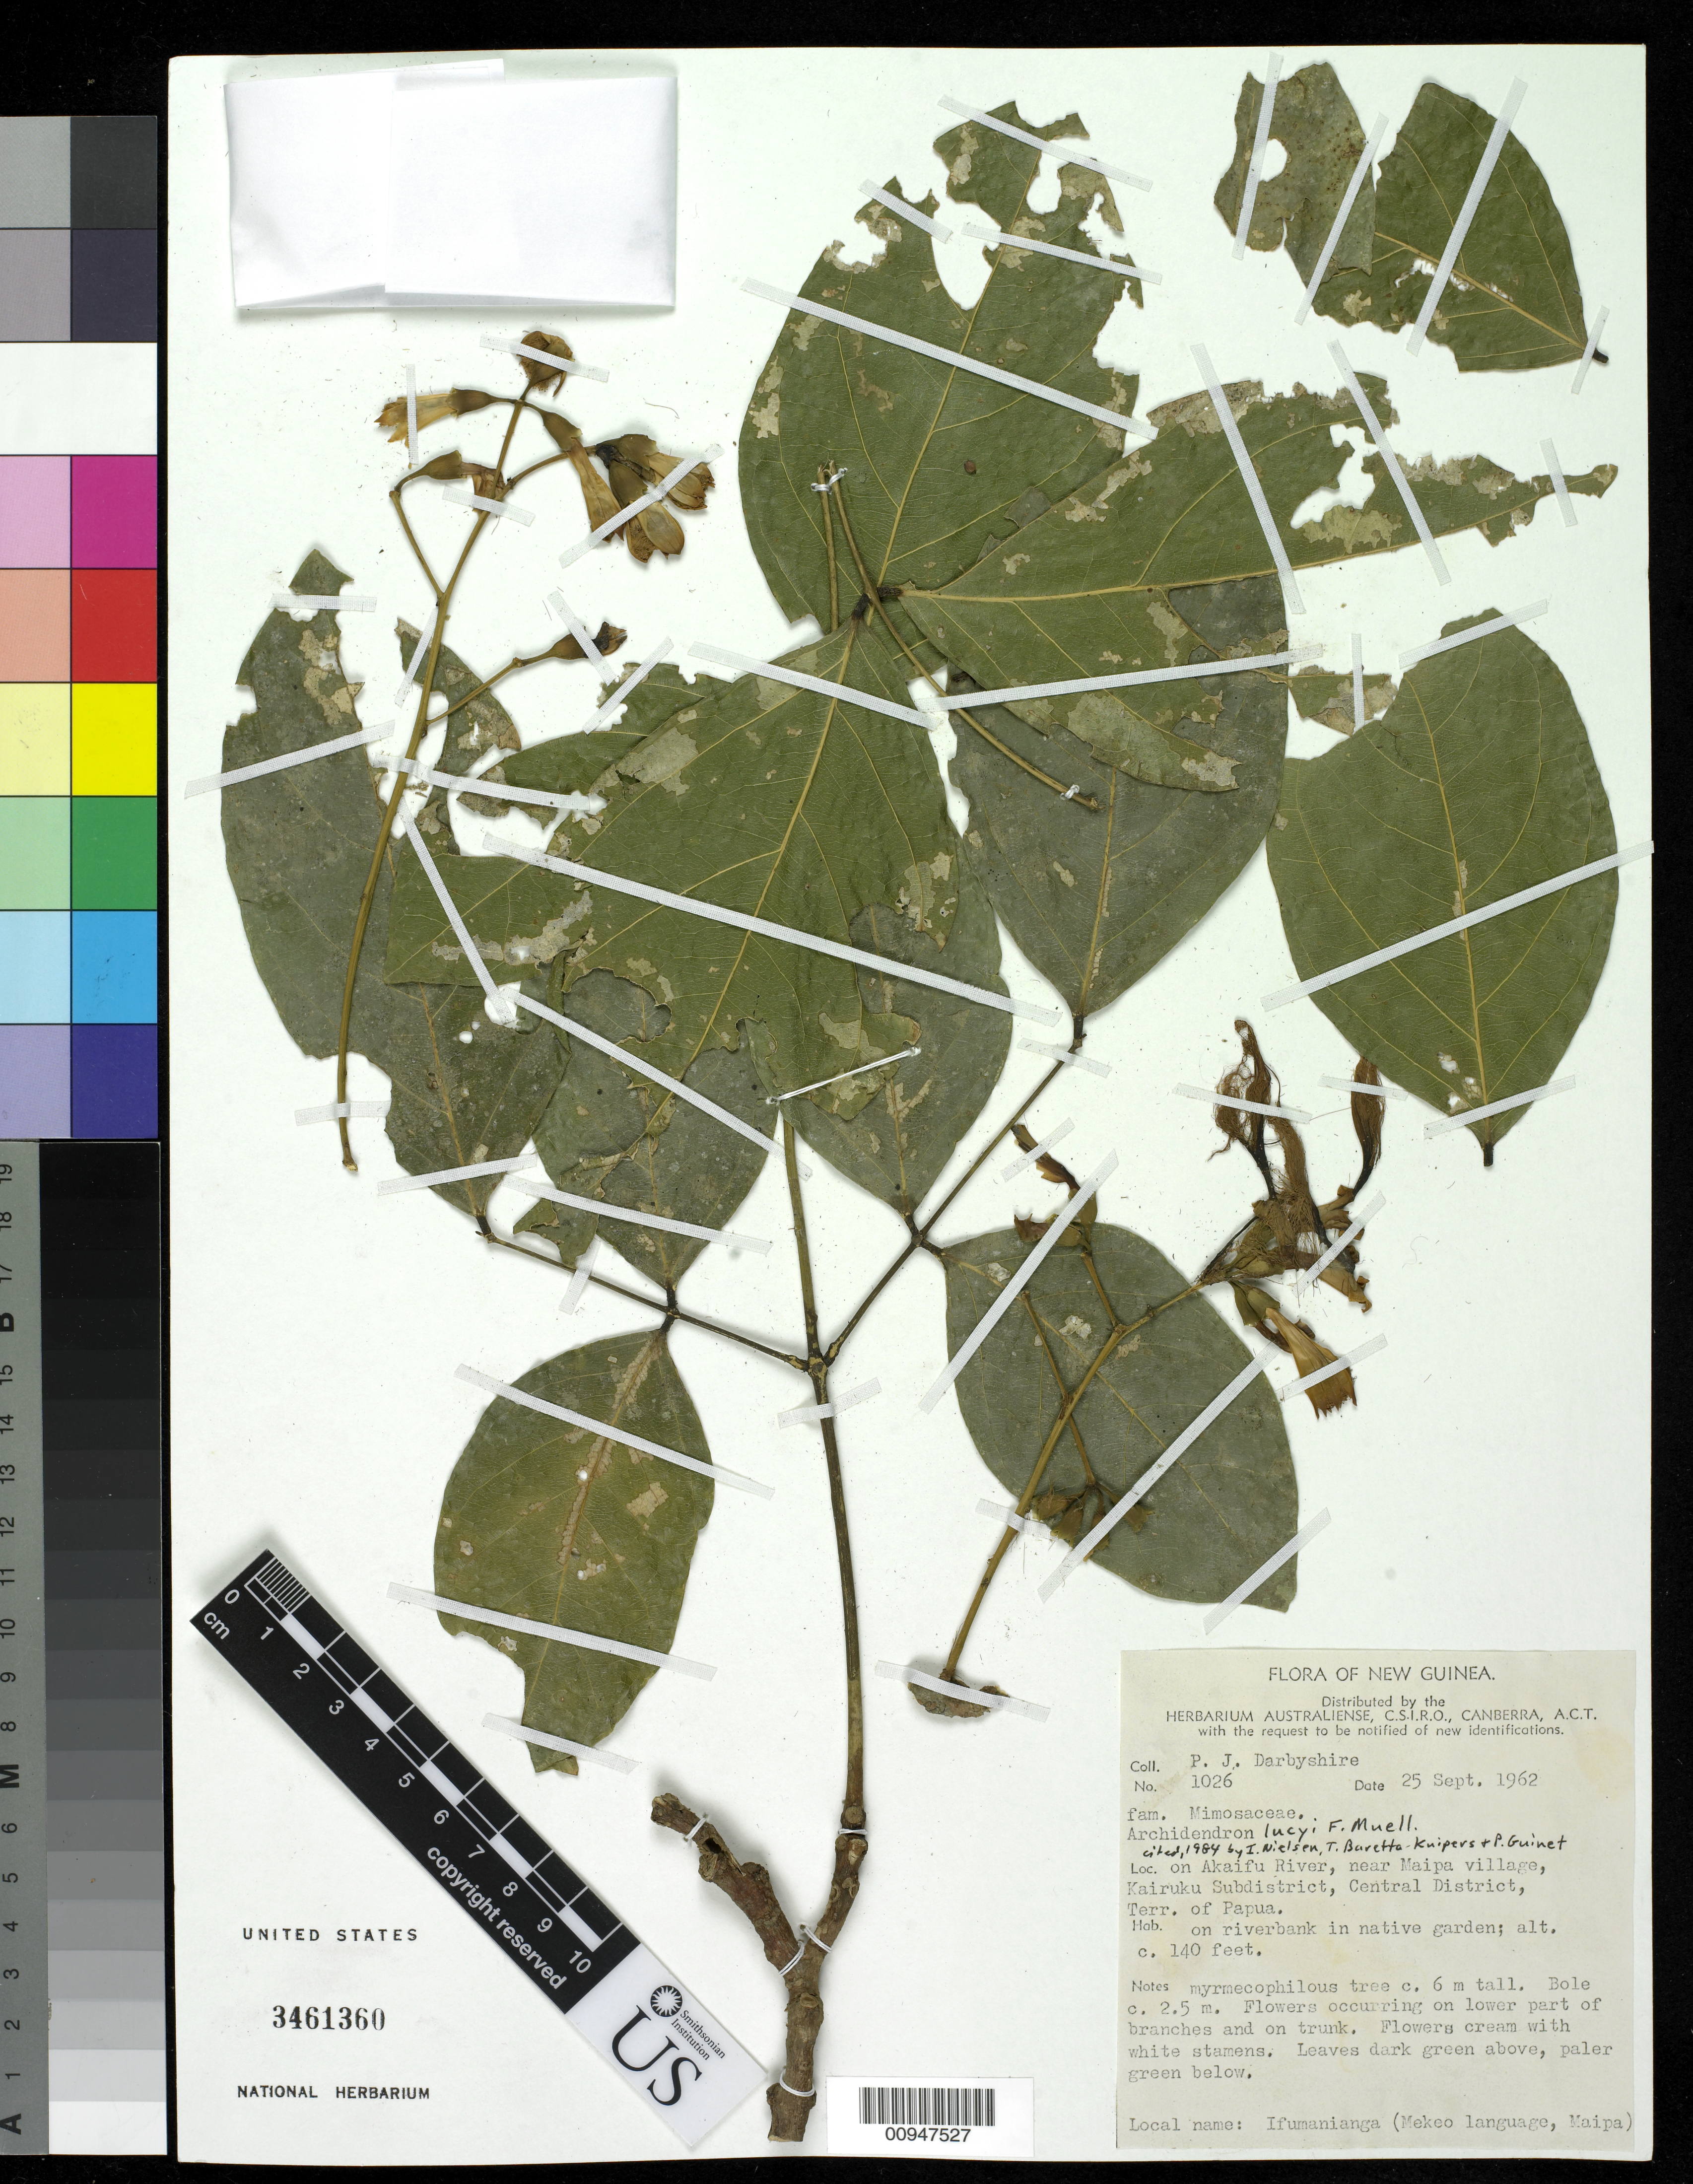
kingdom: Plantae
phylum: Tracheophyta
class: Magnoliopsida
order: Fabales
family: Fabaceae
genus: Archidendron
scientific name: Archidendron lucyi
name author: F. Muell.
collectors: P. Darbyshire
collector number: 1026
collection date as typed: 25 Sep 1962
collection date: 1962-09-25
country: Papua New Guinea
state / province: Central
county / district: Kairuku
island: New Guinea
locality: Akaifu River, near Maipa village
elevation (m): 43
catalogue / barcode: US 3461360